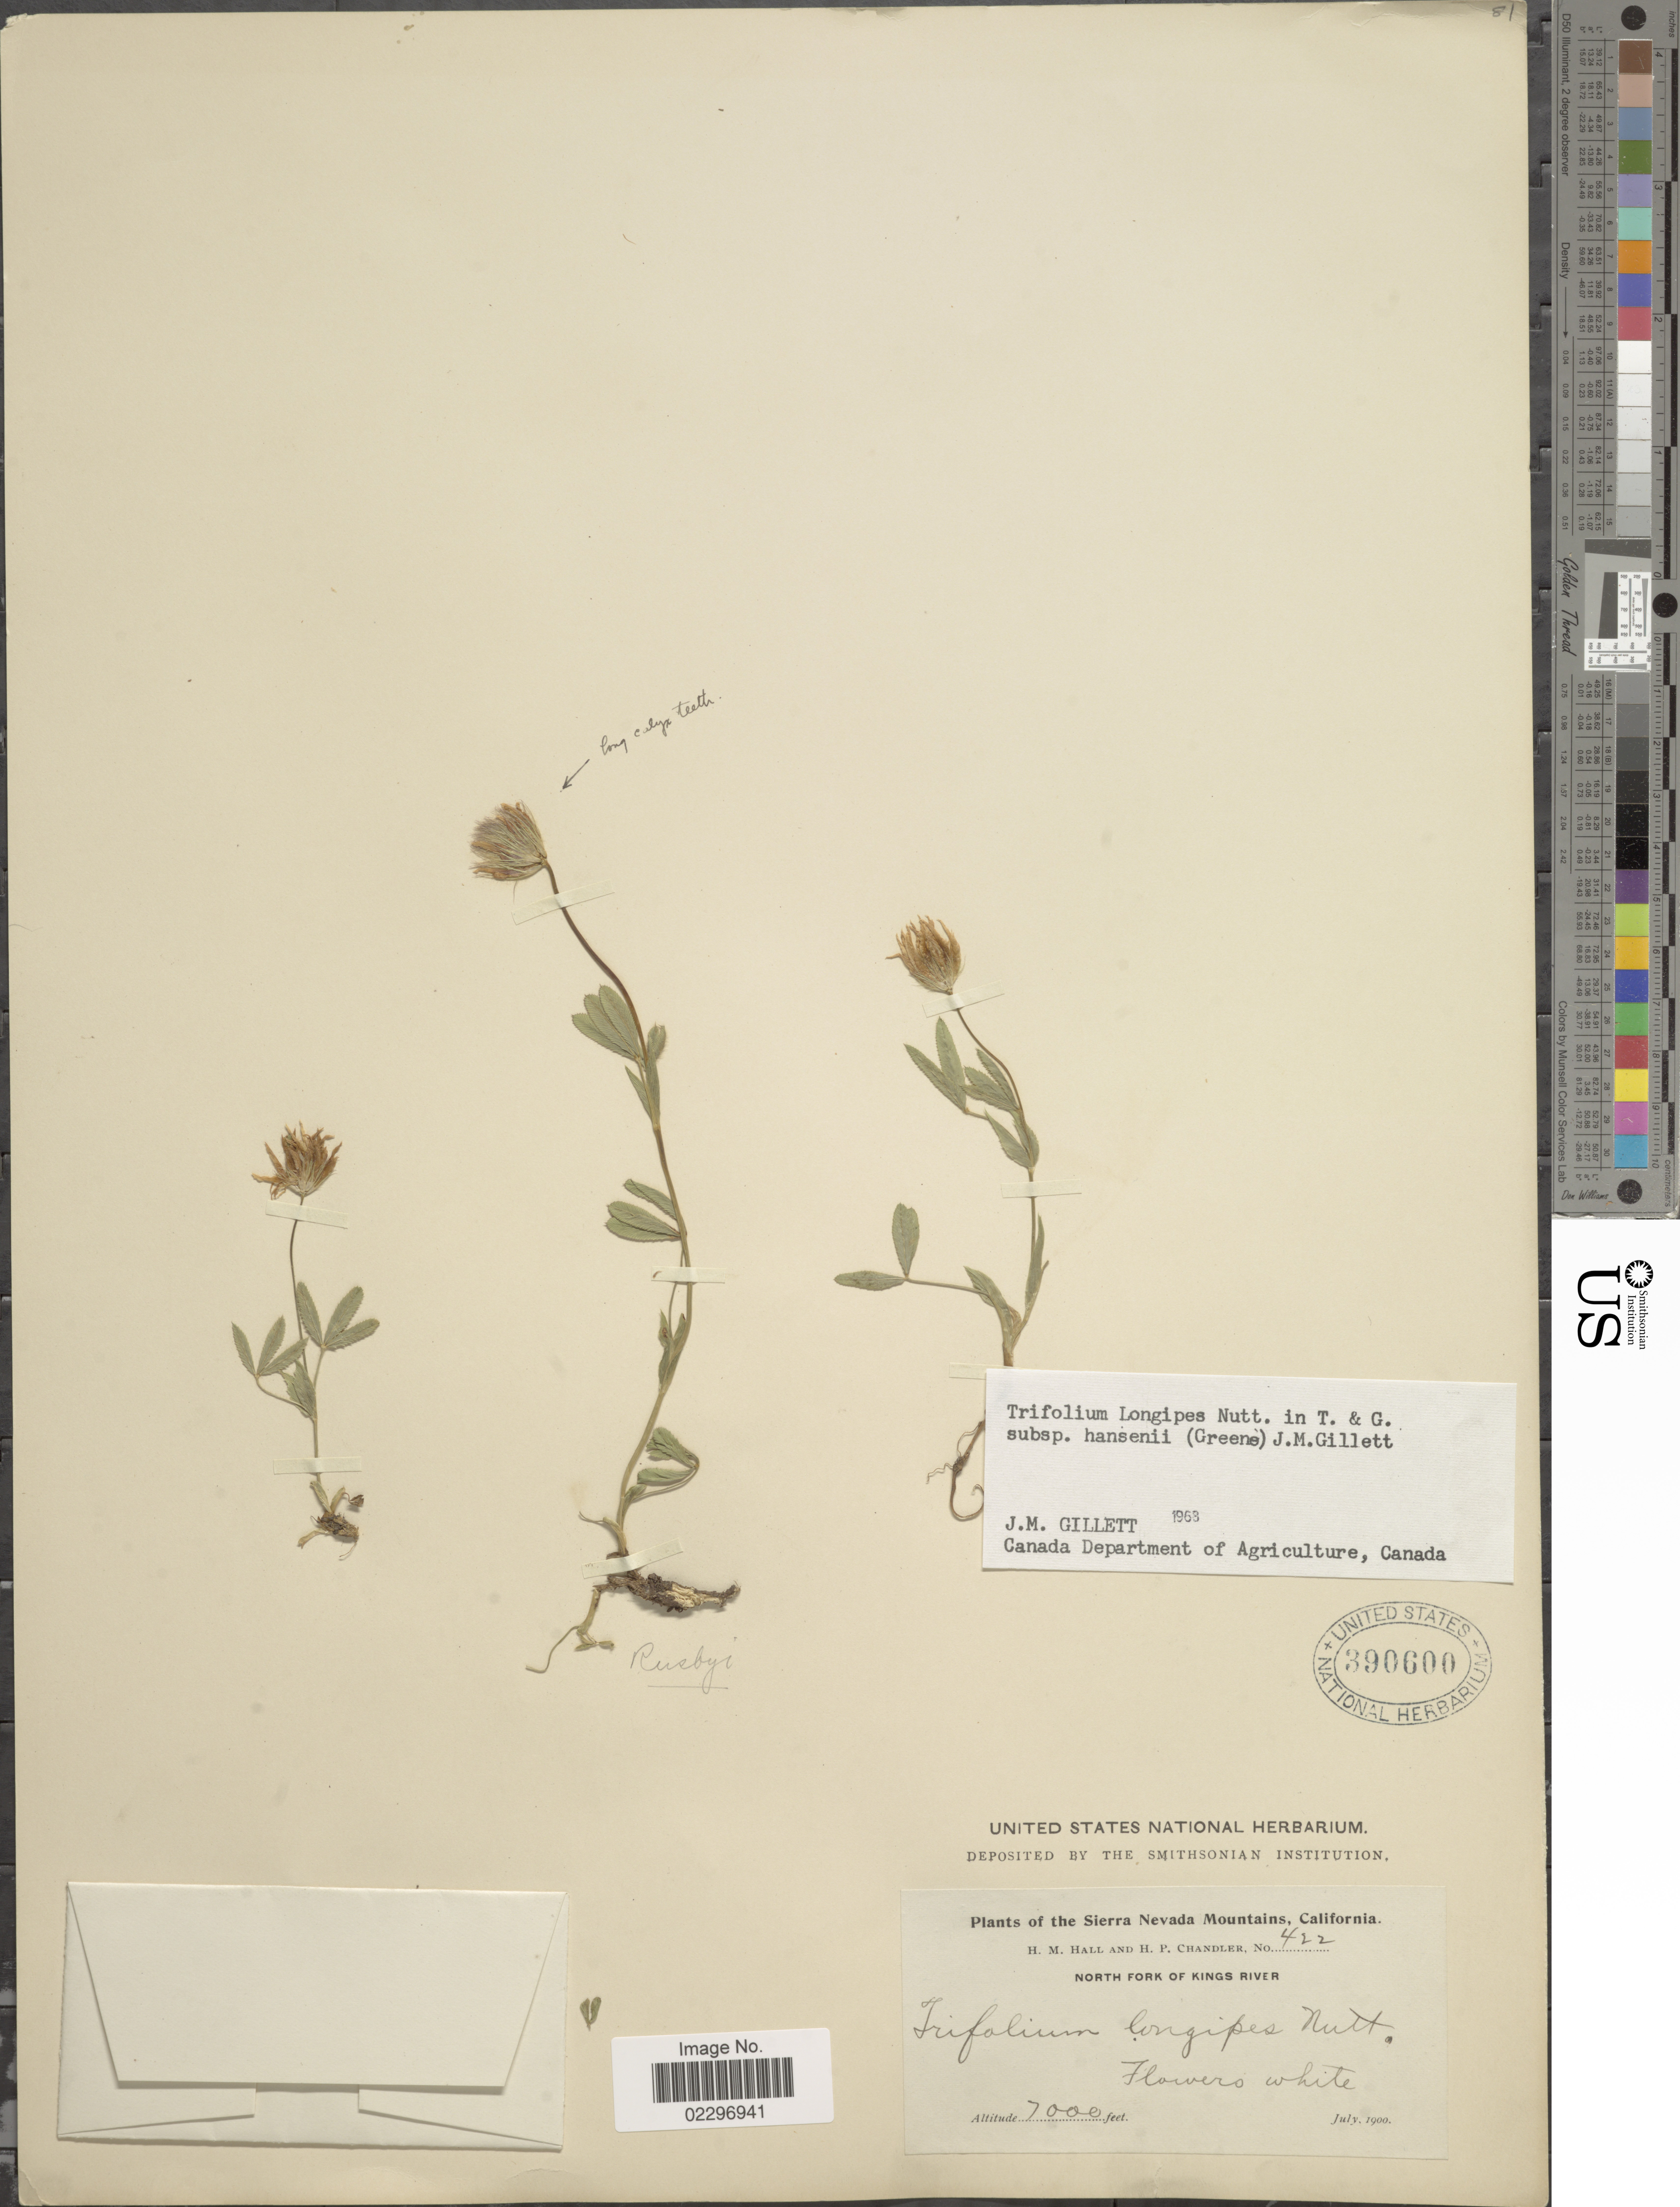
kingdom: Plantae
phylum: Tracheophyta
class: Magnoliopsida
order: Fabales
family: Fabaceae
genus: Trifolium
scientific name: Trifolium longipes subsp. hansenii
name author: (Greene) J.M. Gillett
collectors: H. M. Hall & H. Chandler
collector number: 422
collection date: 1900-07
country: United States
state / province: California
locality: The Sierra Nevada, North Fork of Kings River,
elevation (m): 2134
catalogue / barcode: US 390600